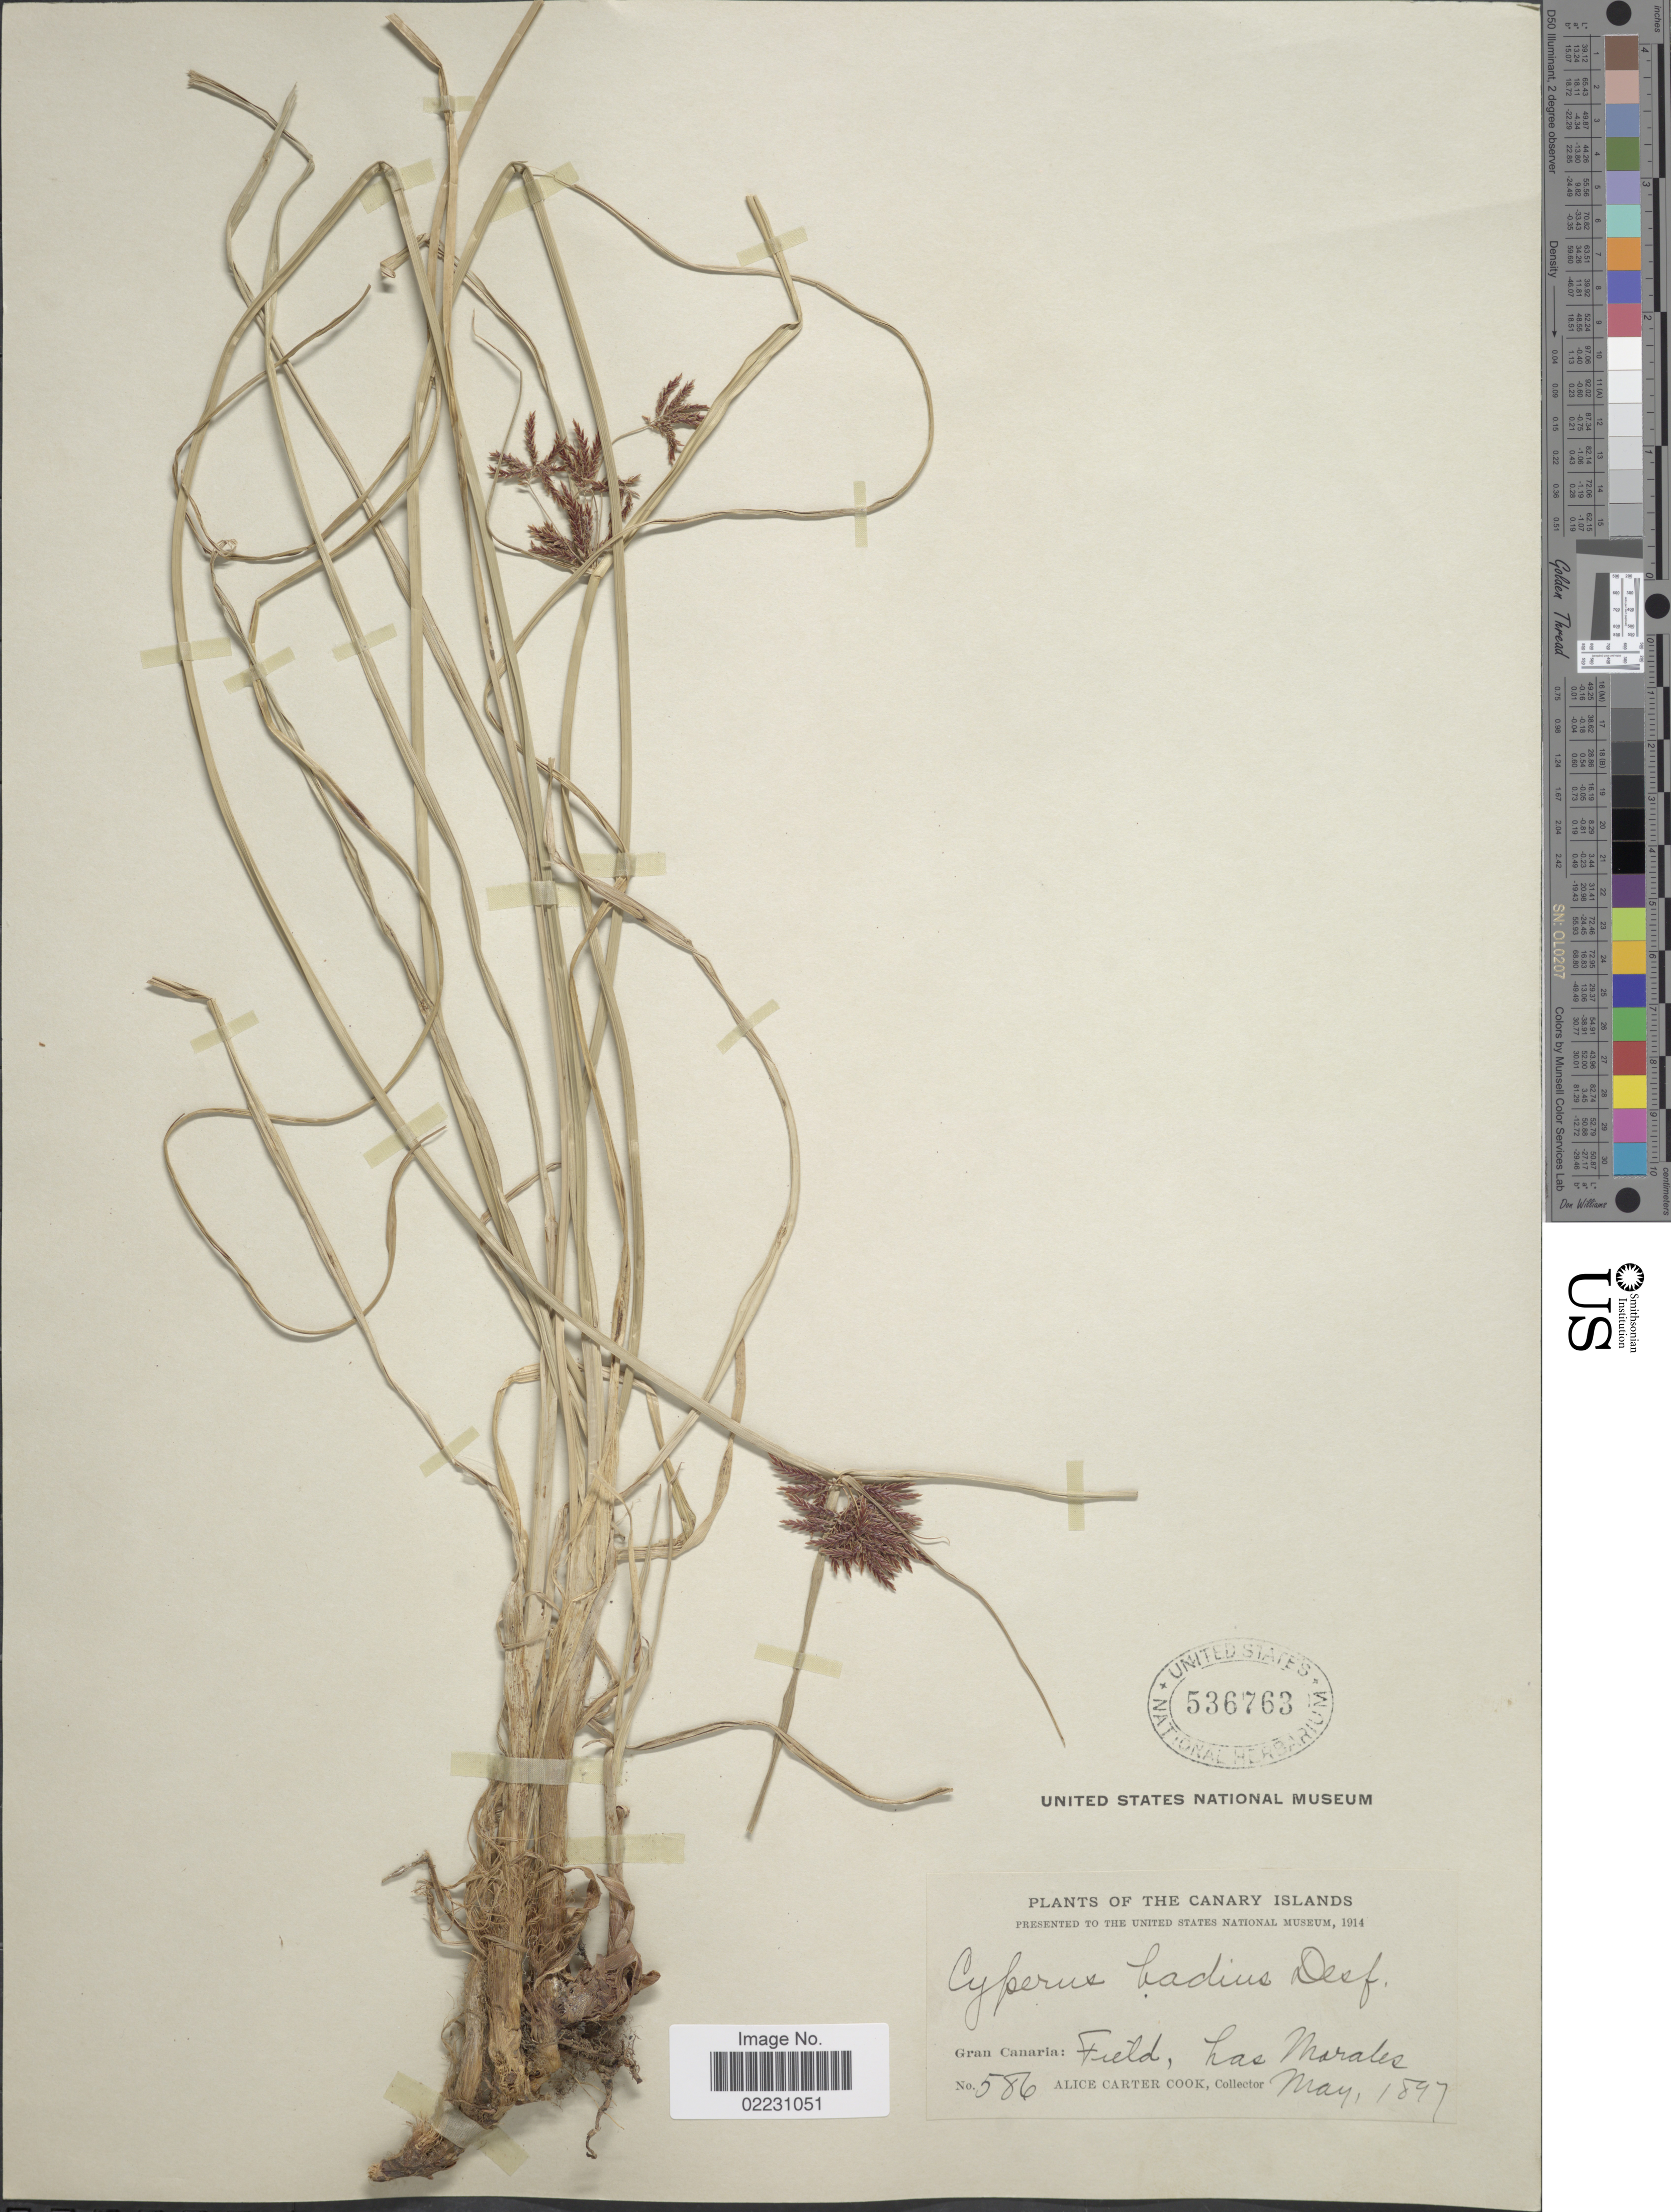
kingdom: Plantae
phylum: Tracheophyta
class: Liliopsida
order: Poales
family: Cyperaceae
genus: Cyperus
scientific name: Cyperus badius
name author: Desf.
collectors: Alice C. Cook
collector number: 586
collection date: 1897-05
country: Spain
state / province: Canarias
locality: Gran Canaria: Field, Las Marles.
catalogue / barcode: US 536763